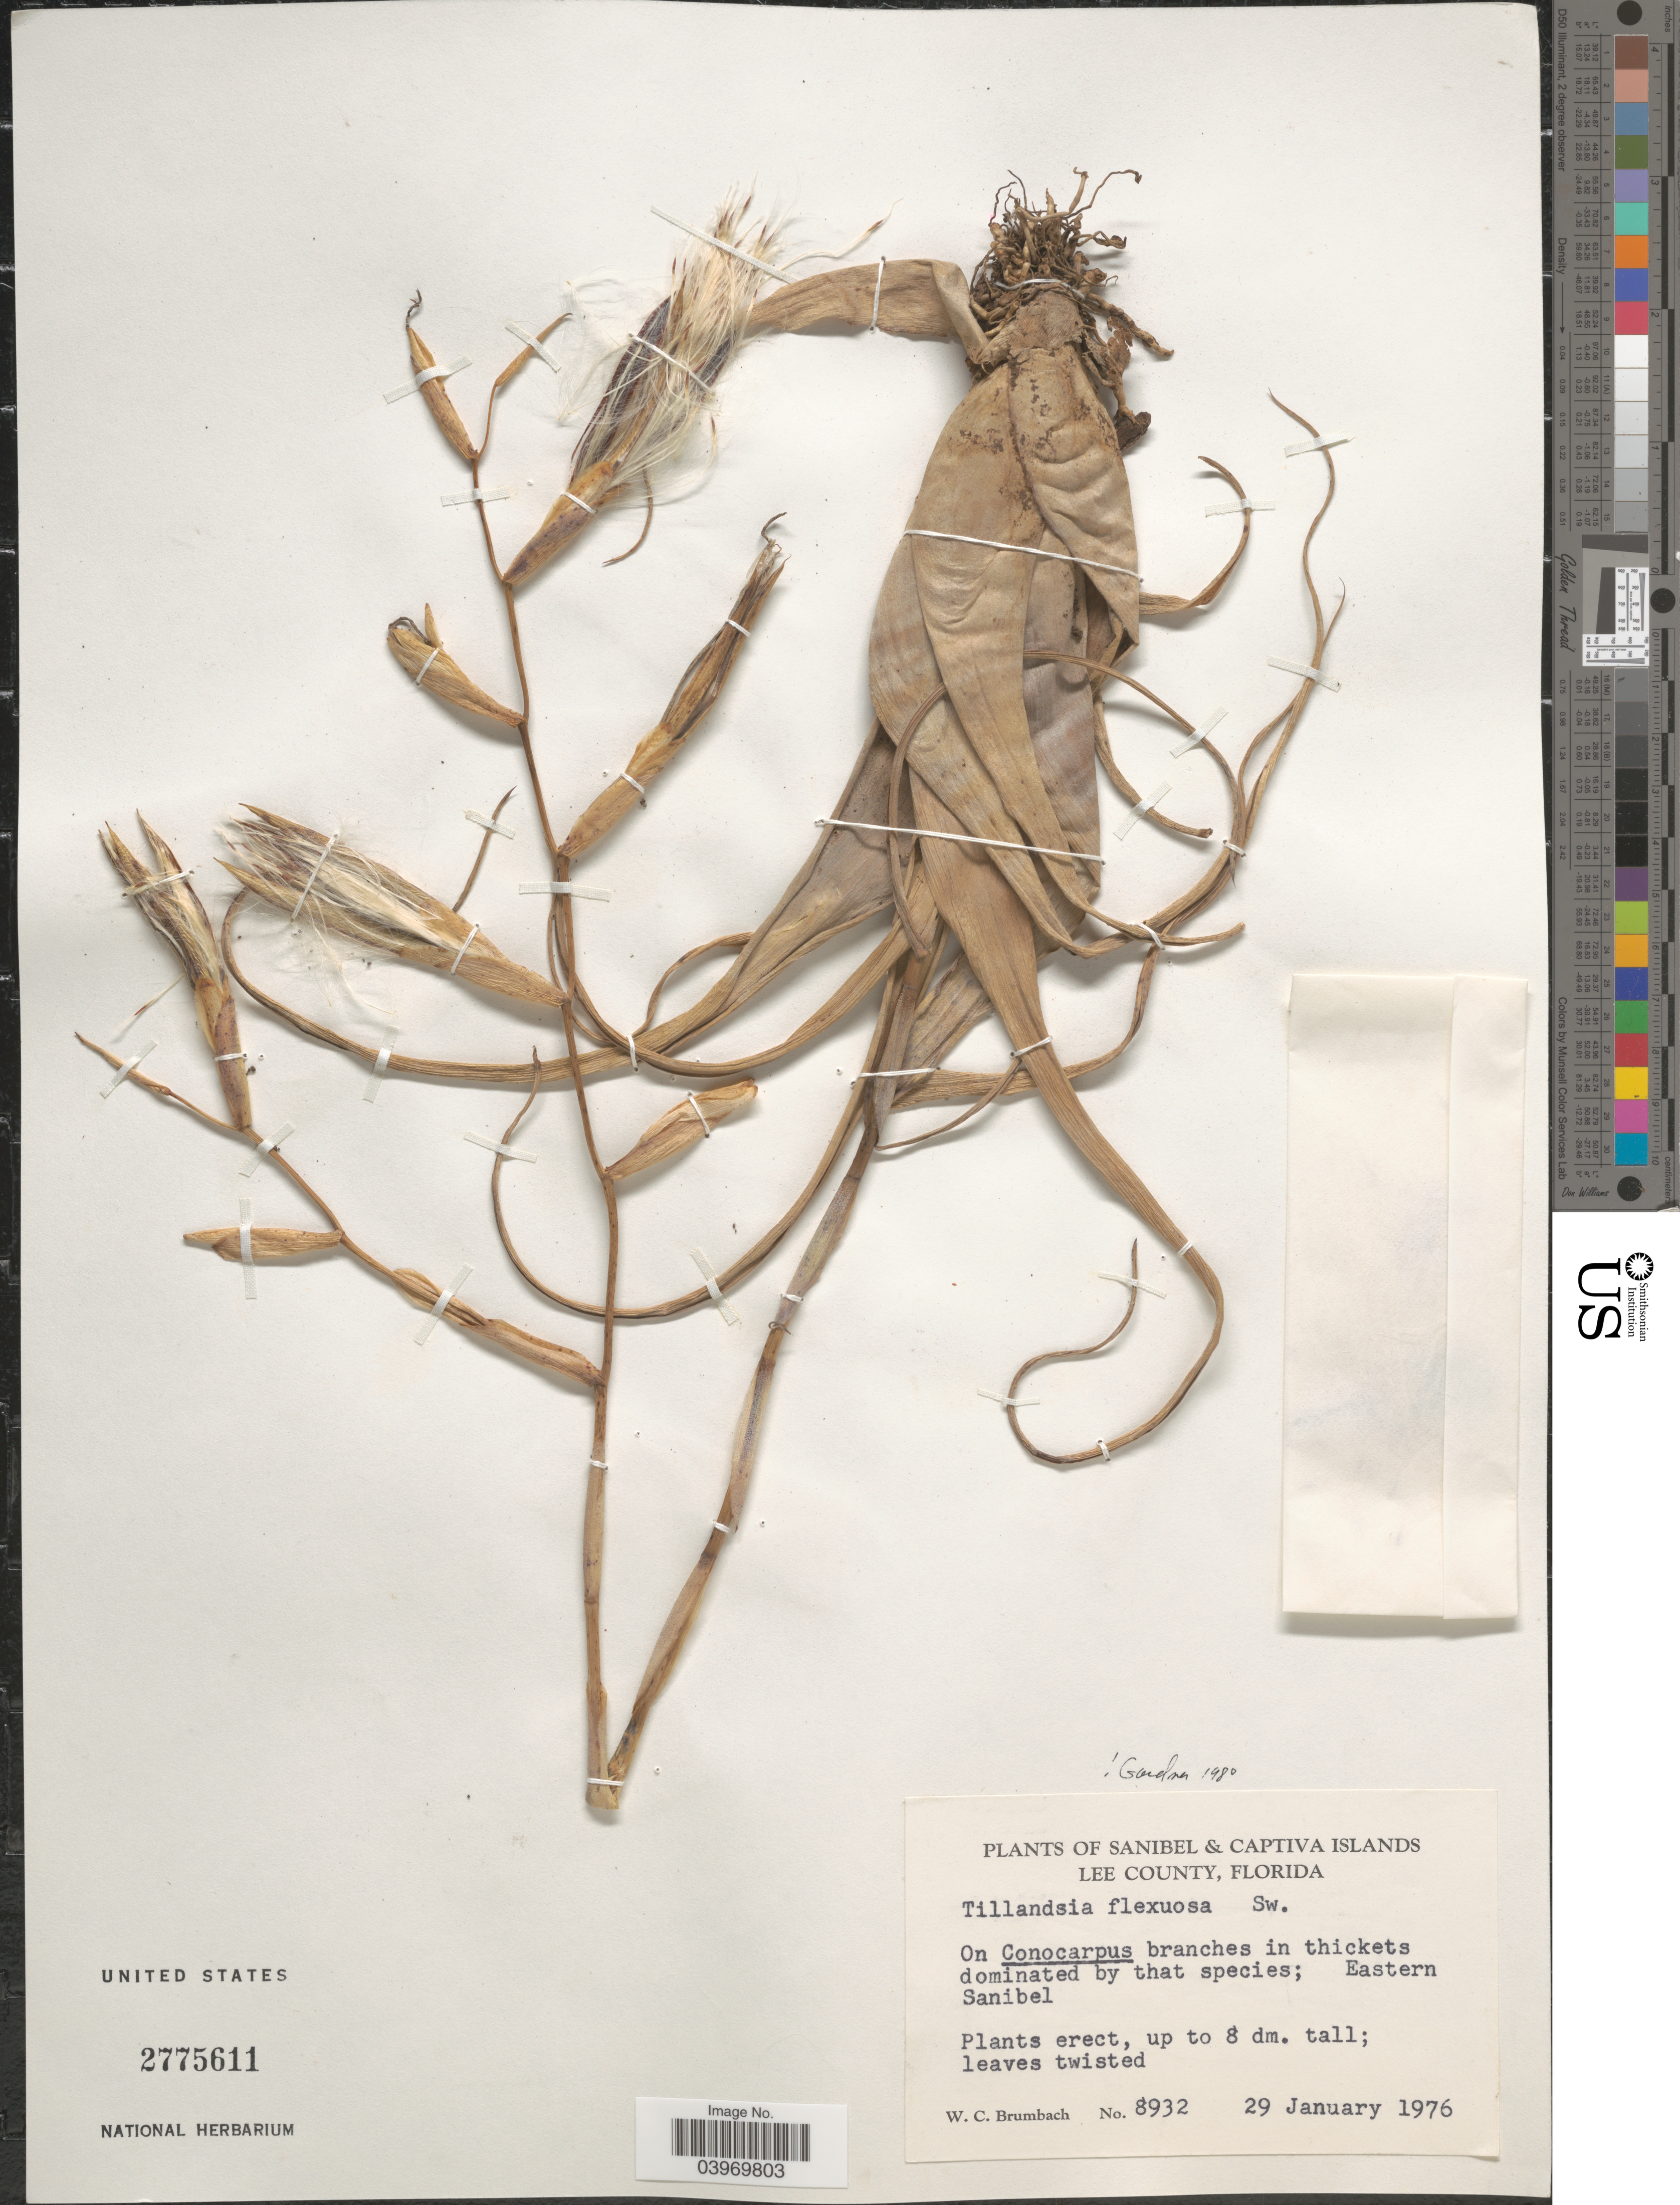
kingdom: Plantae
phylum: Tracheophyta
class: Liliopsida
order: Poales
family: Bromeliaceae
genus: Tillandsia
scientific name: Tillandsia flexuosa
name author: Sw.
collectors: W. C. Brumbach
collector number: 8932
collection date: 1976-01-29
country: United States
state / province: Florida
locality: Sanibel Islands, Lee County. Eastern Sanibel.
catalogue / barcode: US 2775611